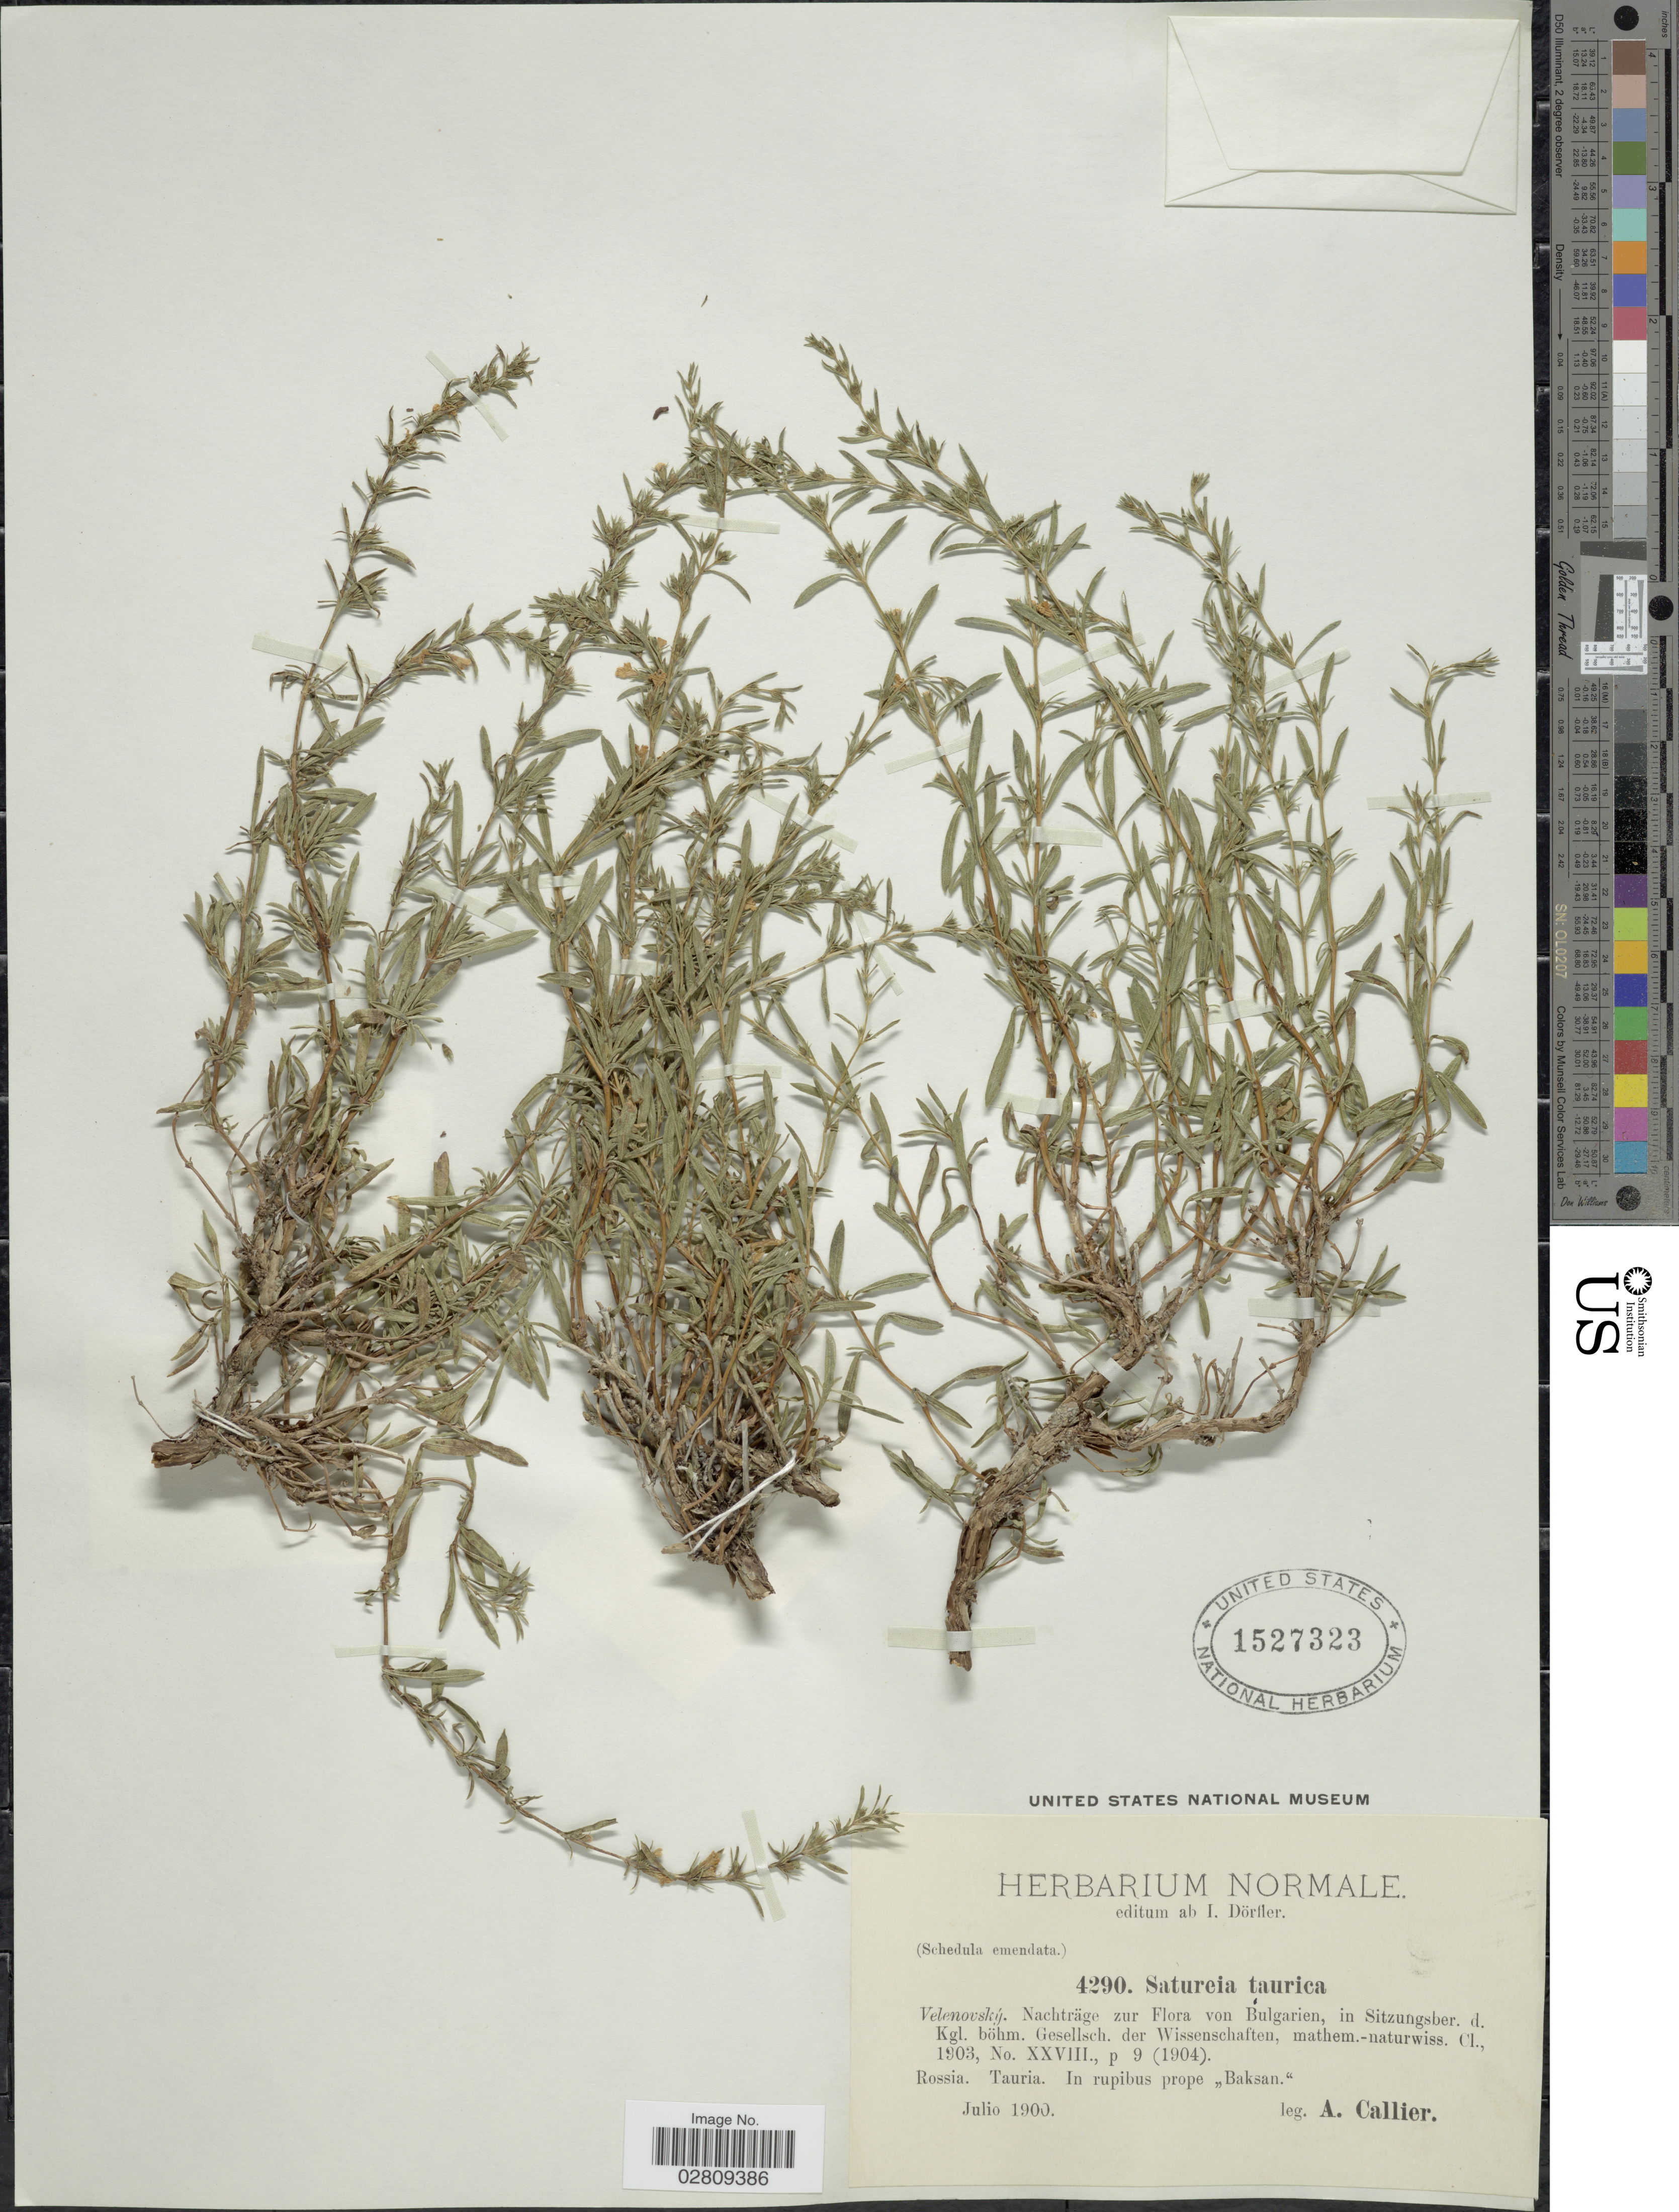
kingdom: Plantae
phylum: Tracheophyta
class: Magnoliopsida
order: Lamiales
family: Lamiaceae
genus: Satureja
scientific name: Satureja taurica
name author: Velen.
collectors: A. Callier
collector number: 4290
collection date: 1900-07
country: Russian Federation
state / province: Kabardino-Balkar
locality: Rossia. Tauria. In rupibus prope "Baksan.".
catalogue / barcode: US 1527323